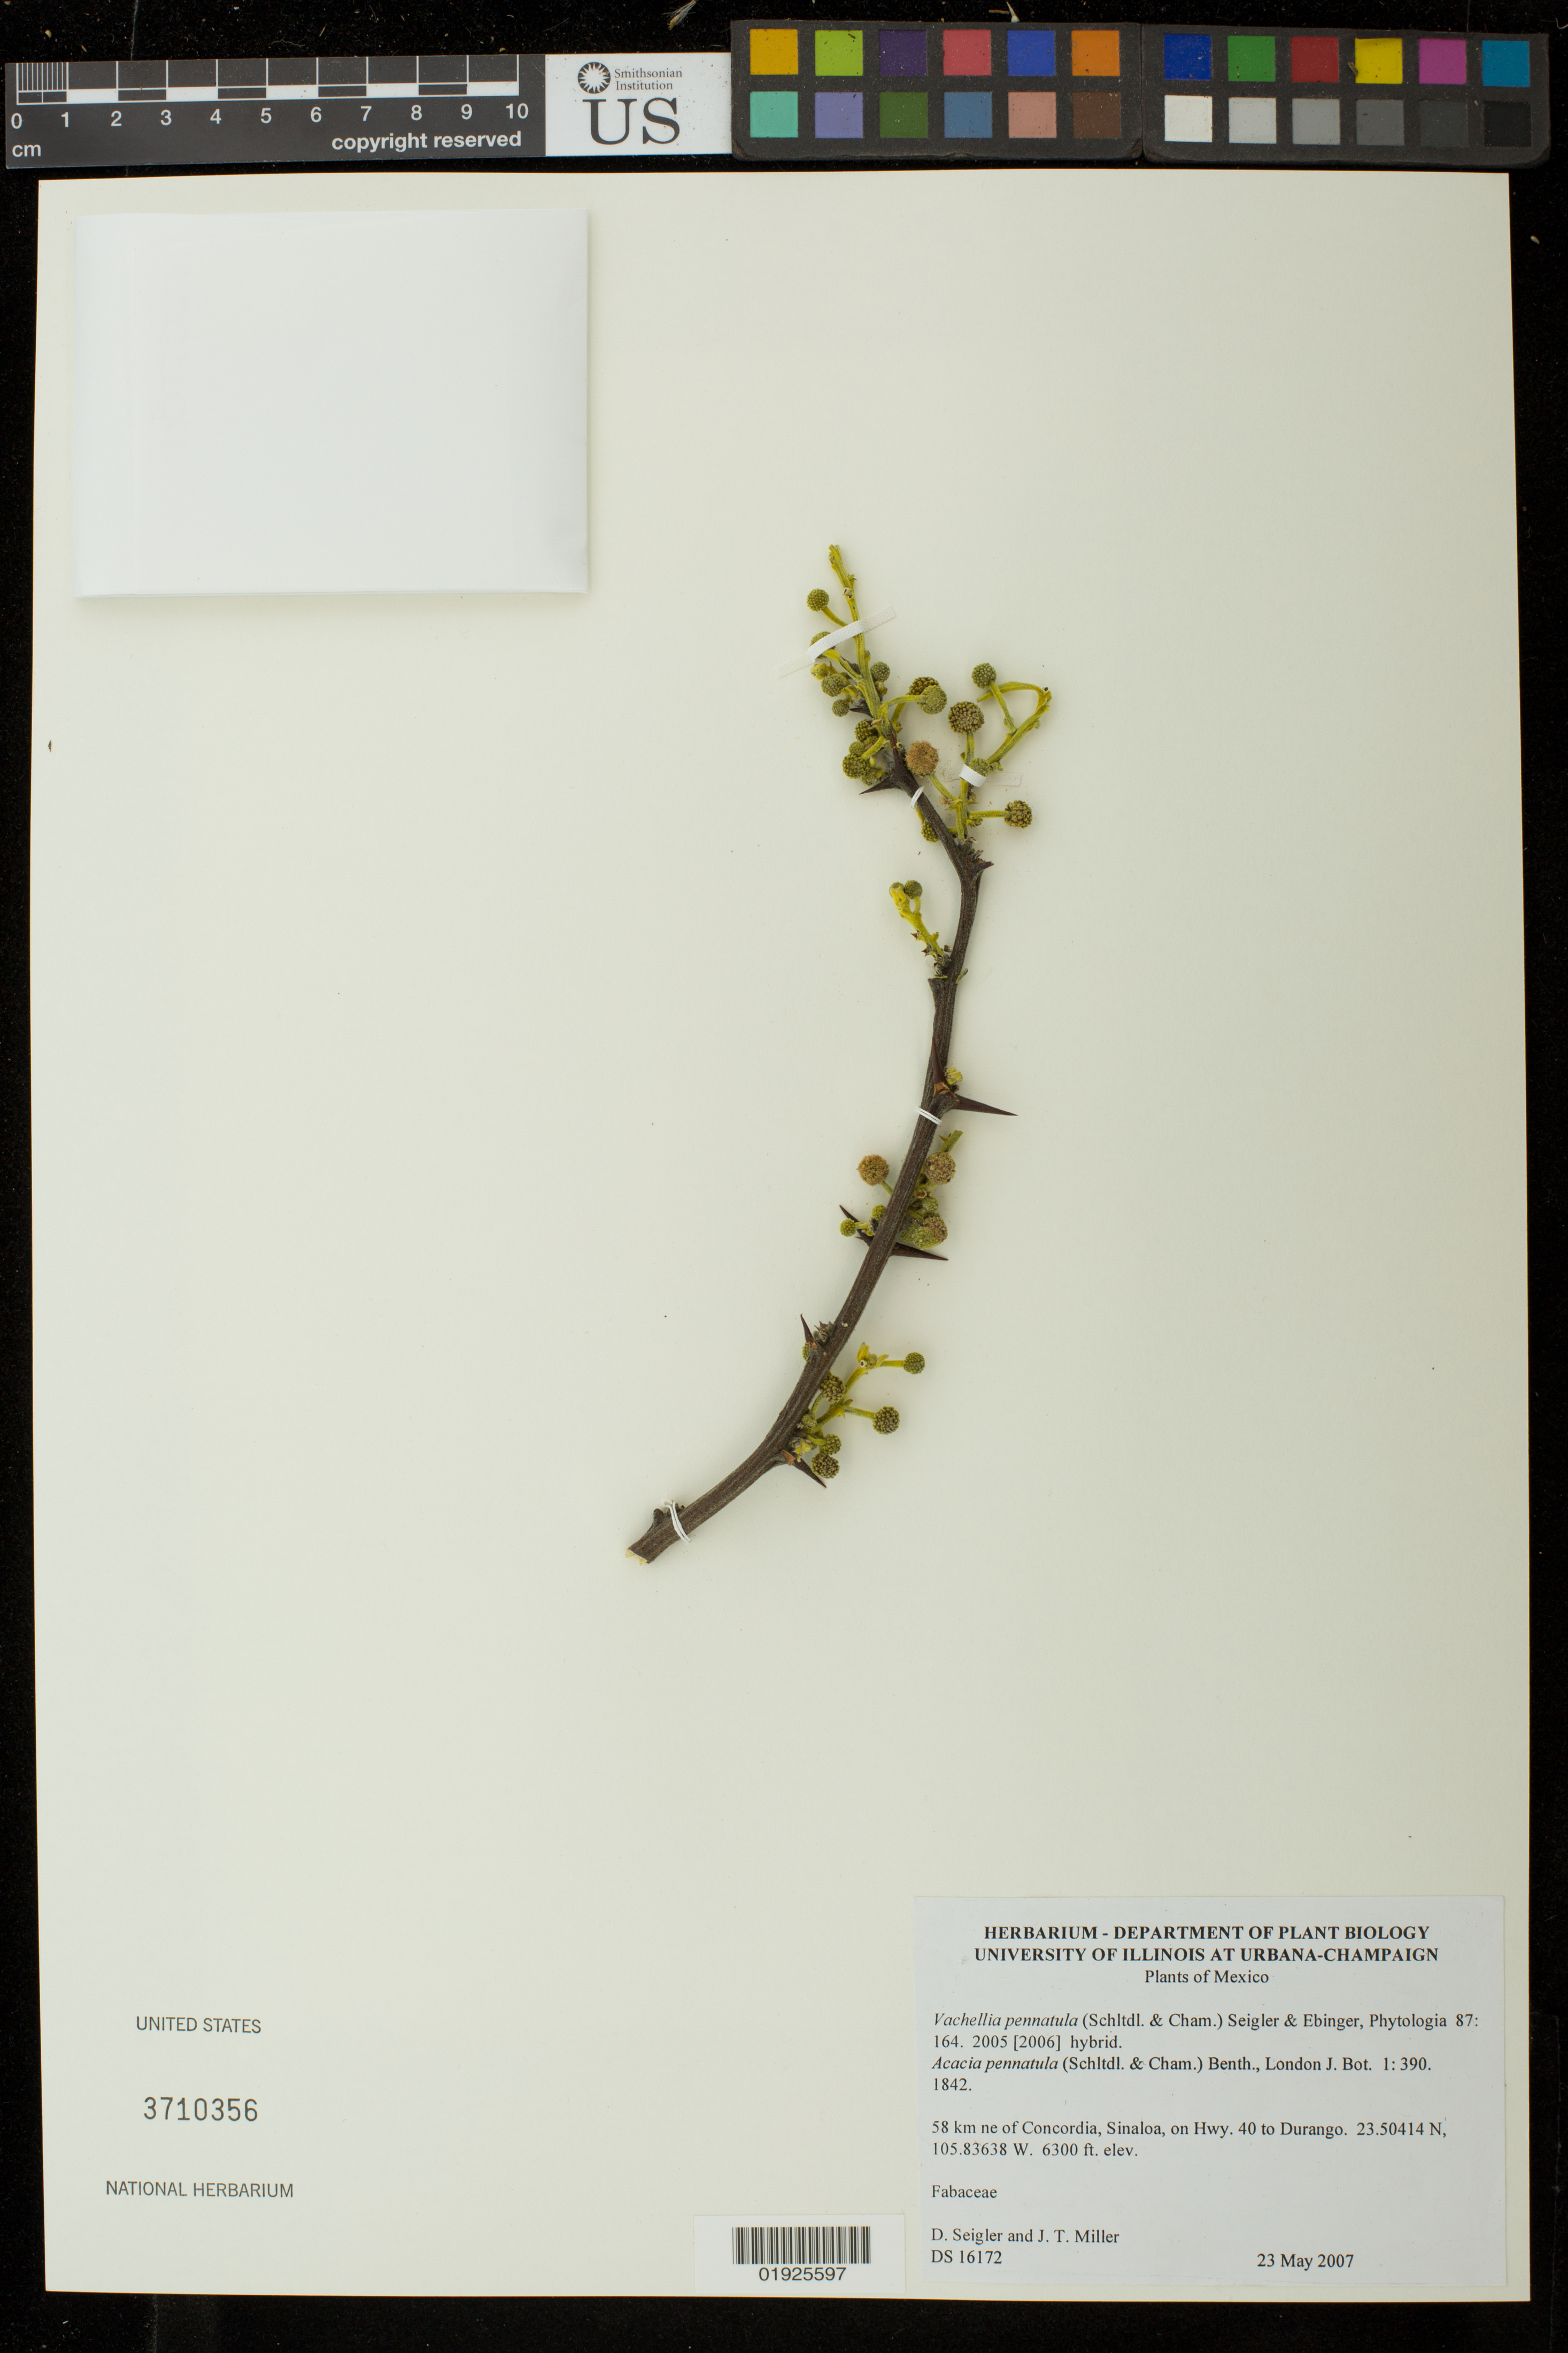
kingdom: Plantae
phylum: Tracheophyta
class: Magnoliopsida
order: Fabales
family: Fabaceae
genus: Vachellia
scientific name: Vachellia pennatula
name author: (Schltdl. & Cham.) Seigler & Ebinger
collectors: D. S. Seigler & J. T. Miller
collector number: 16172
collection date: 2007-05-23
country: Mexico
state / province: Sinaloa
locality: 58 km NE of Concordia, on Hwy 40 to Durango.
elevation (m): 1920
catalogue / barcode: US 3710356